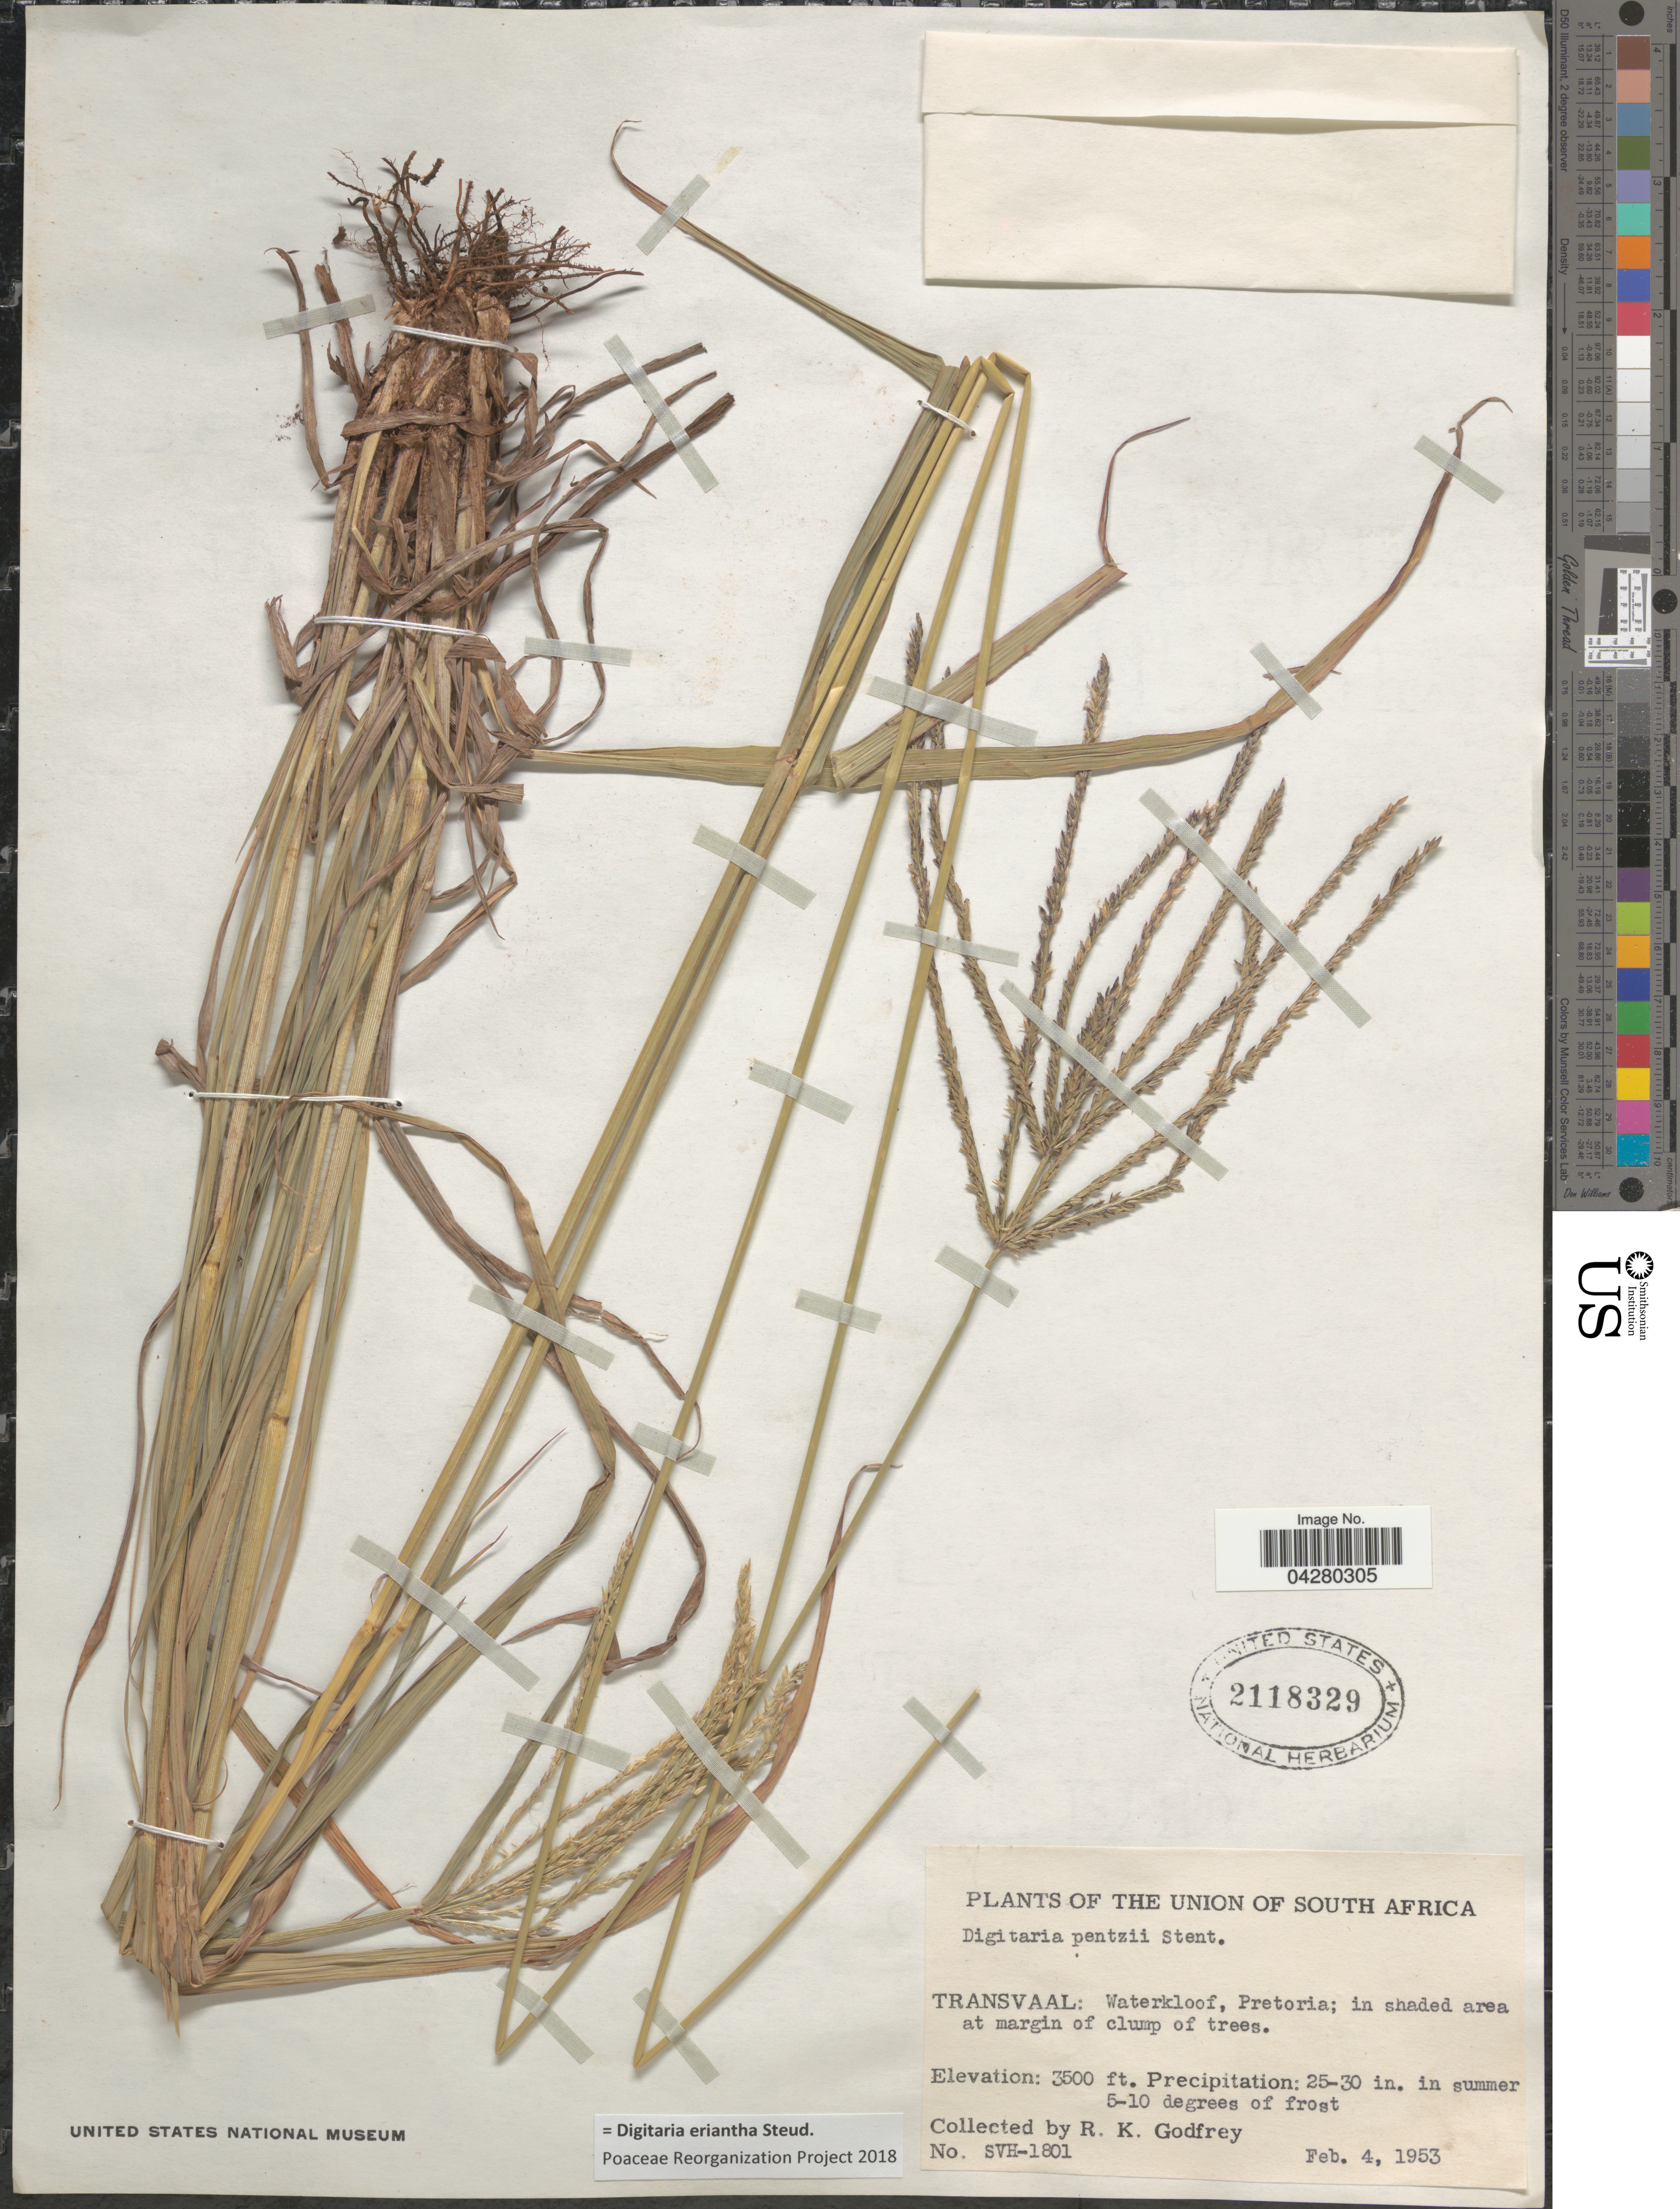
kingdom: Plantae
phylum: Tracheophyta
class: Liliopsida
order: Poales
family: Poaceae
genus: Digitaria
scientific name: Digitaria eriantha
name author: Steud.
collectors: R. K. Godfrey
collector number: SVH-1801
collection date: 1953-02-04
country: South Africa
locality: Union of South Africa. Transvaal: Waterkloof, Pretoria; in shaded area at margin of clump of trees.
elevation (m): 1067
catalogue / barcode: US 2118329